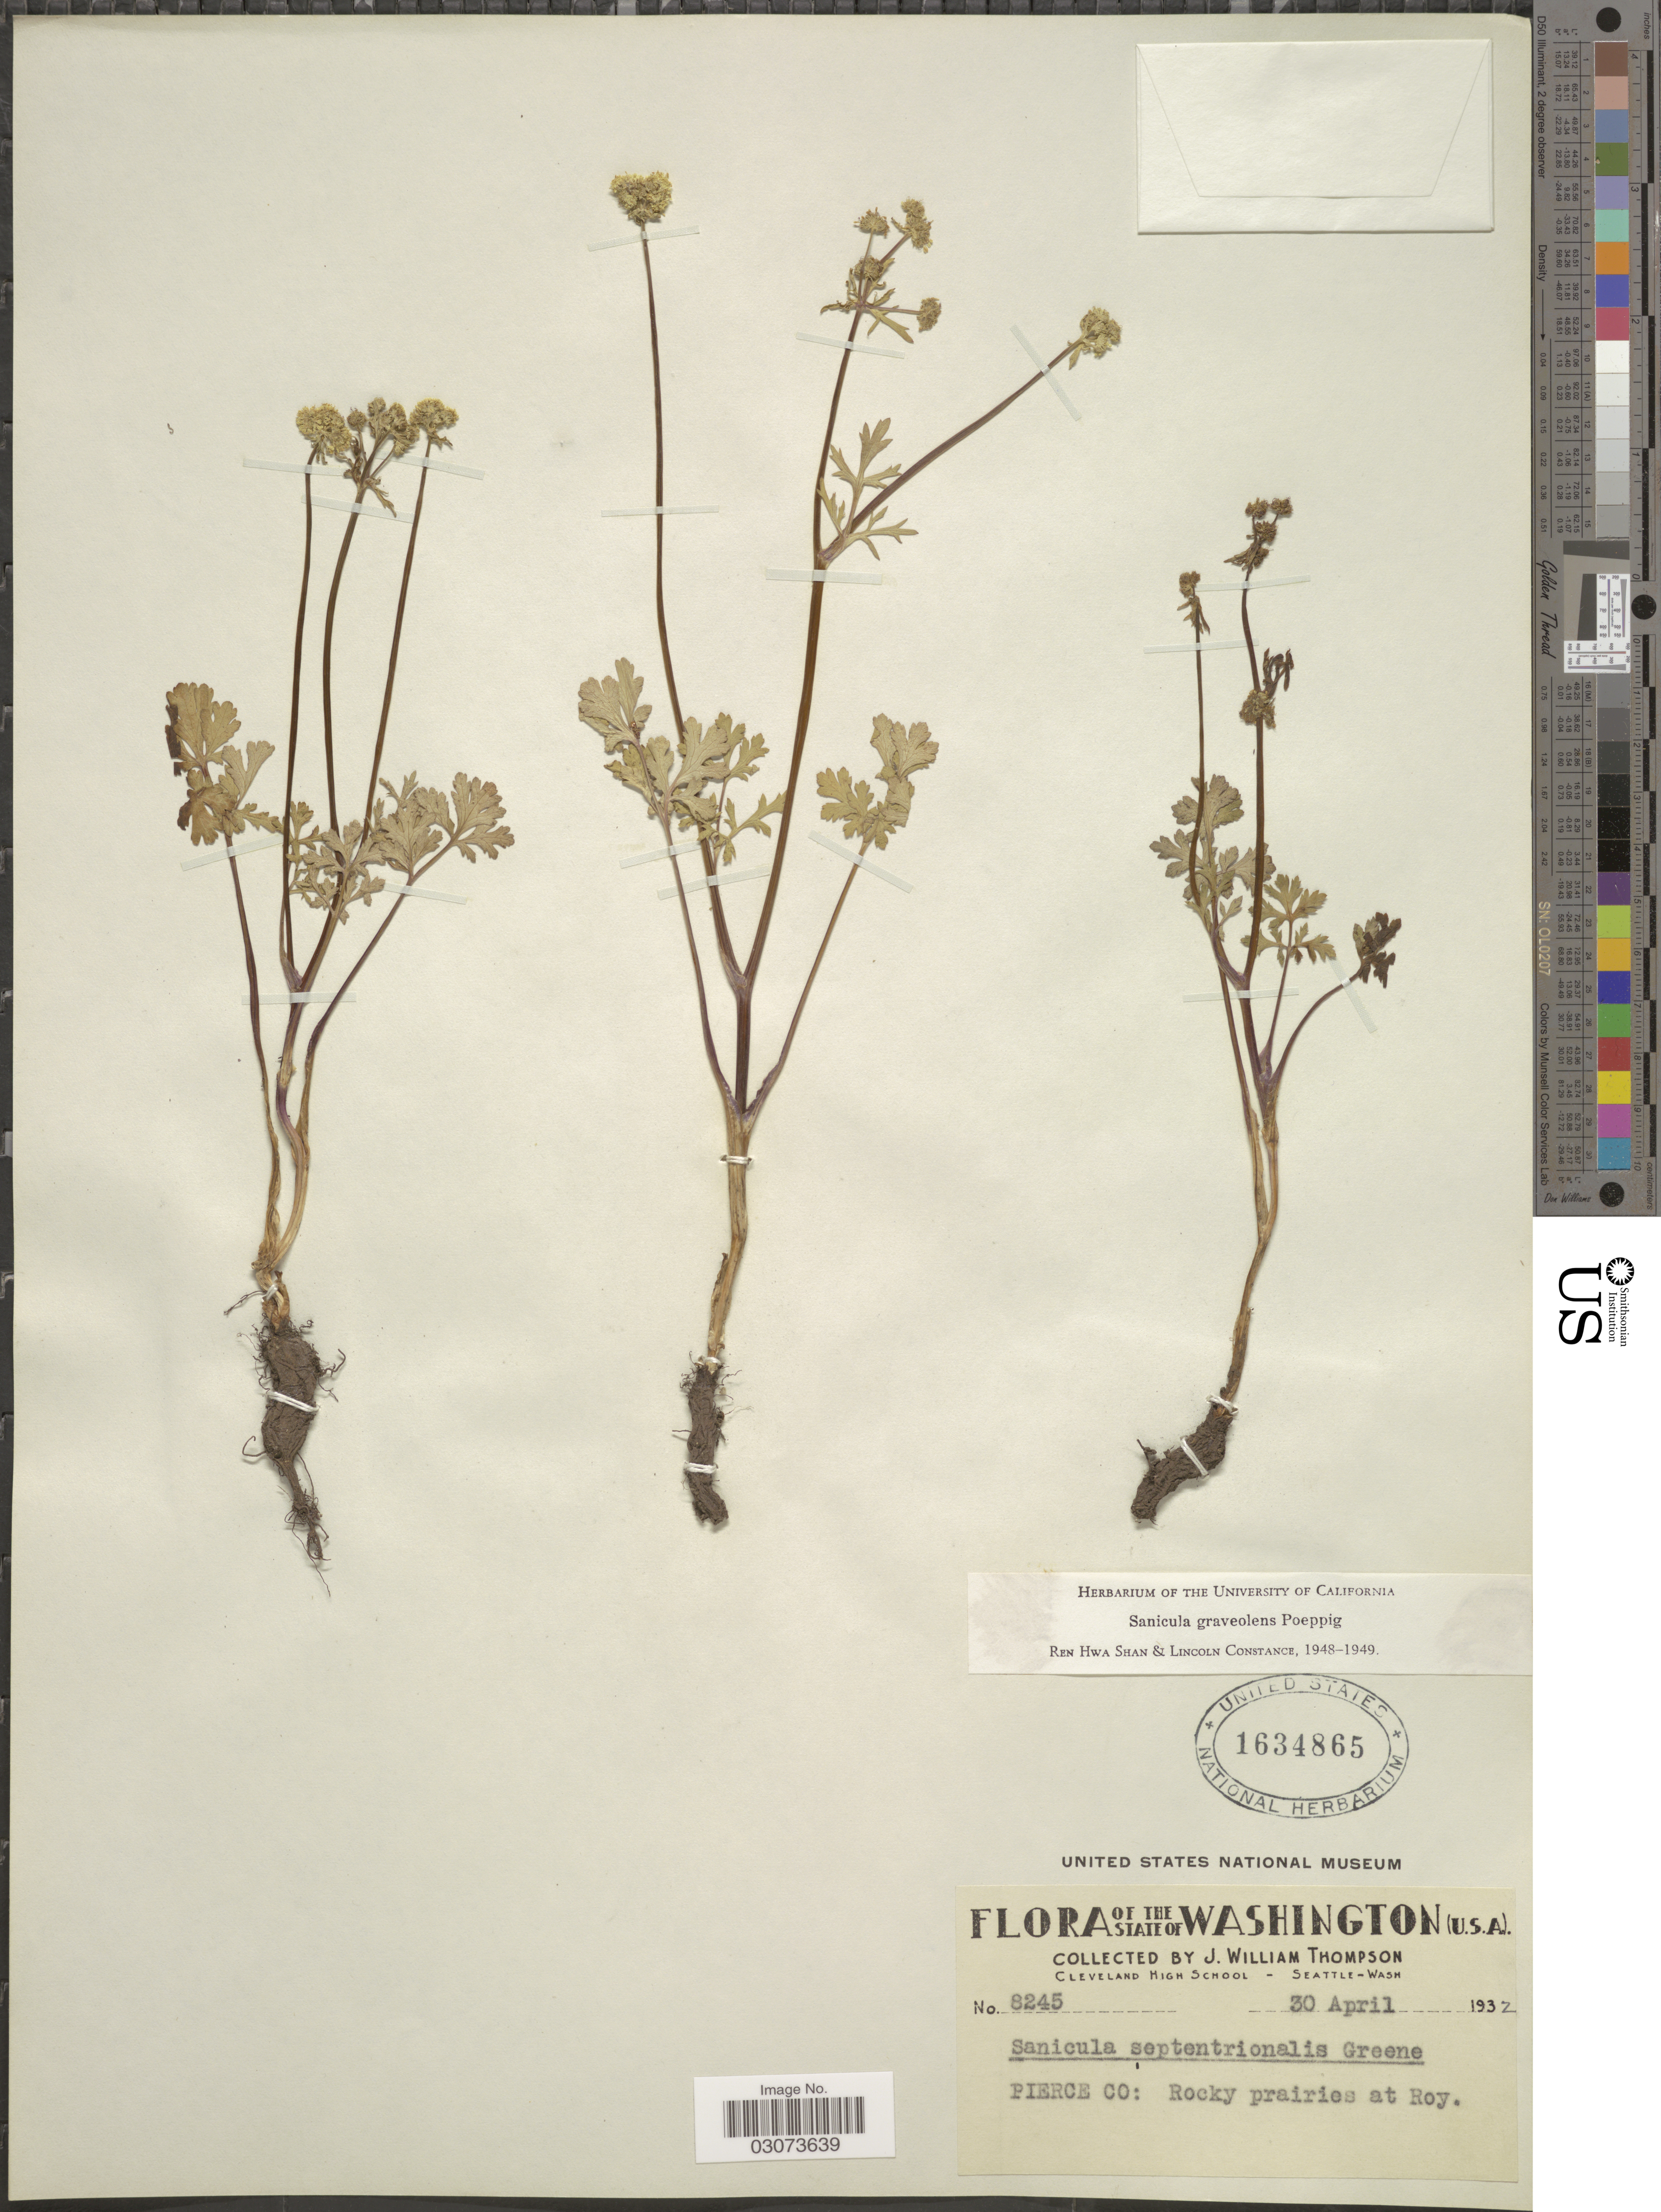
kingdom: Plantae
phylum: Tracheophyta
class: Magnoliopsida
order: Apiales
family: Apiaceae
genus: Sanicula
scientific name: Sanicula graveolens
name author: Poepp. ex DC.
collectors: J. W. Thompson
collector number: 8245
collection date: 1932-04-30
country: United States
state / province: Washington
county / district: Pierce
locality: Pierce Co: Rocky prairies at Roy.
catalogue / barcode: US 1634865